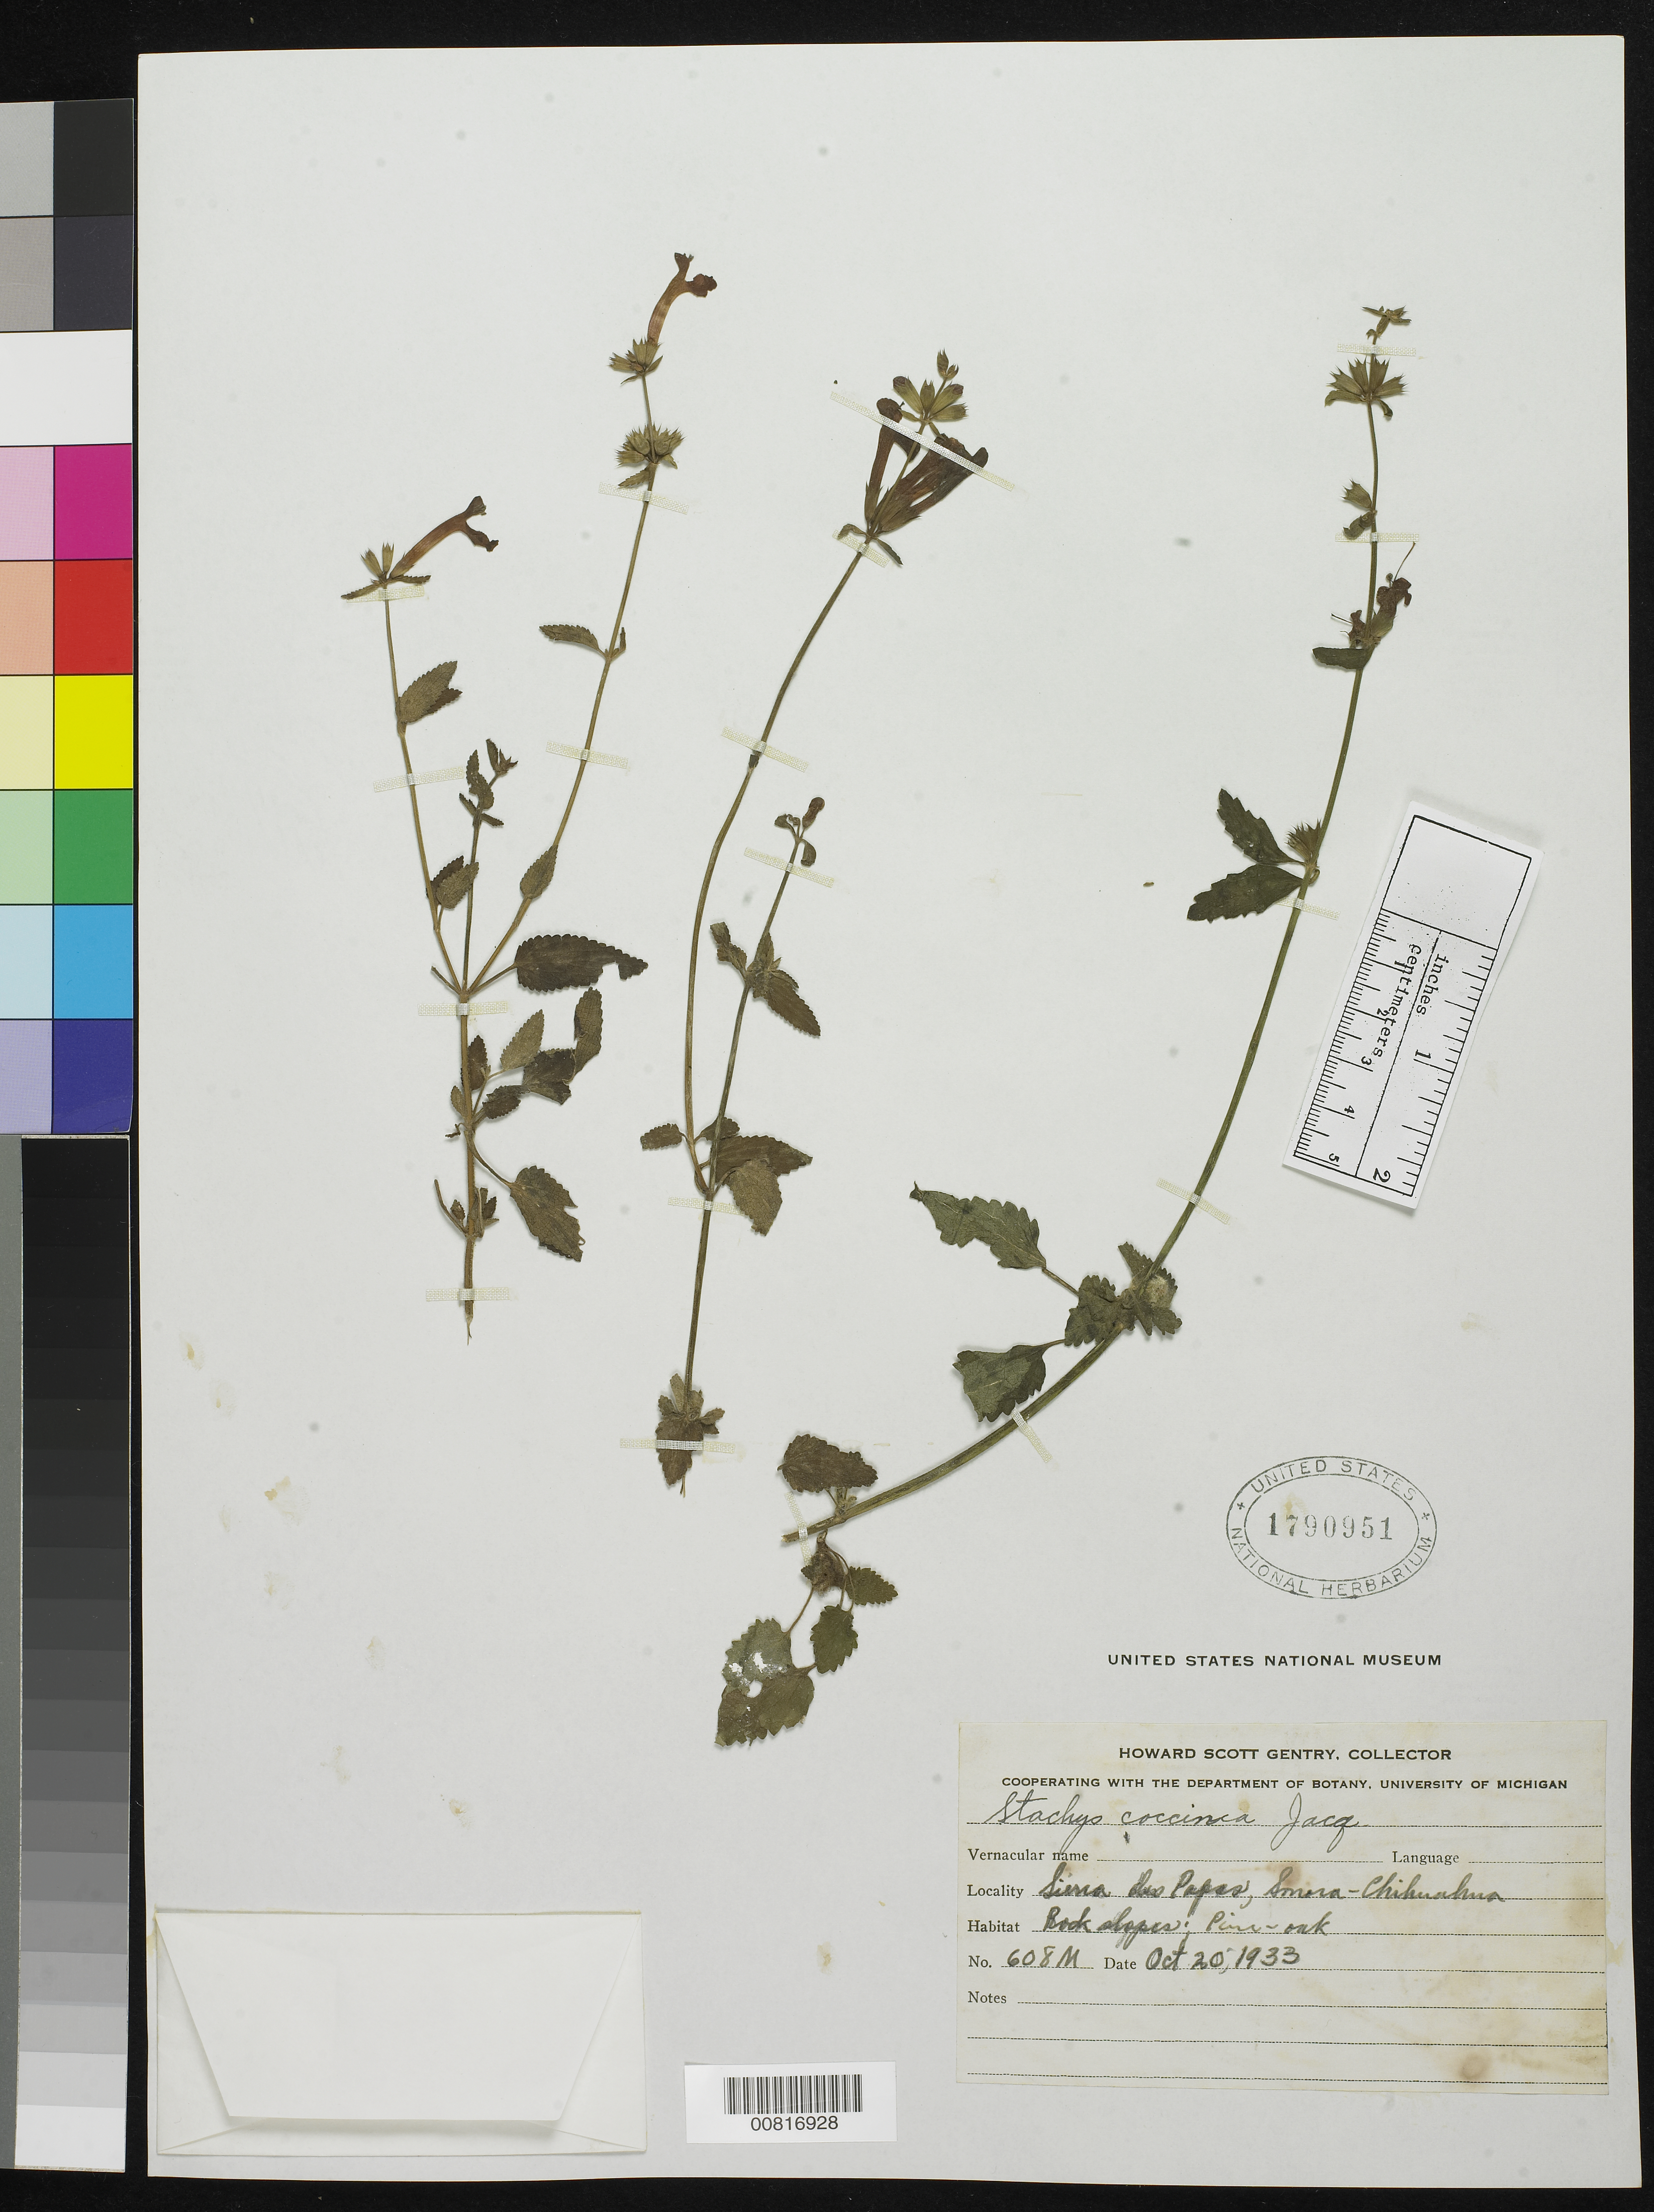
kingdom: Plantae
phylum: Tracheophyta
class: Magnoliopsida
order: Lamiales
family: Lamiaceae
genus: Stachys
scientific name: Stachys coccinea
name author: Ortega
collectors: H. S. Gentry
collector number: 608M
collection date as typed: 20 Oct 1933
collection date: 1933-10-20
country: Mexico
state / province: Chihuahua / Sonora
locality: Back slopes of Sierra los Papes, Sonora-Chihuahua.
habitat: Pine-Oak.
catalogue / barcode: US 1790951